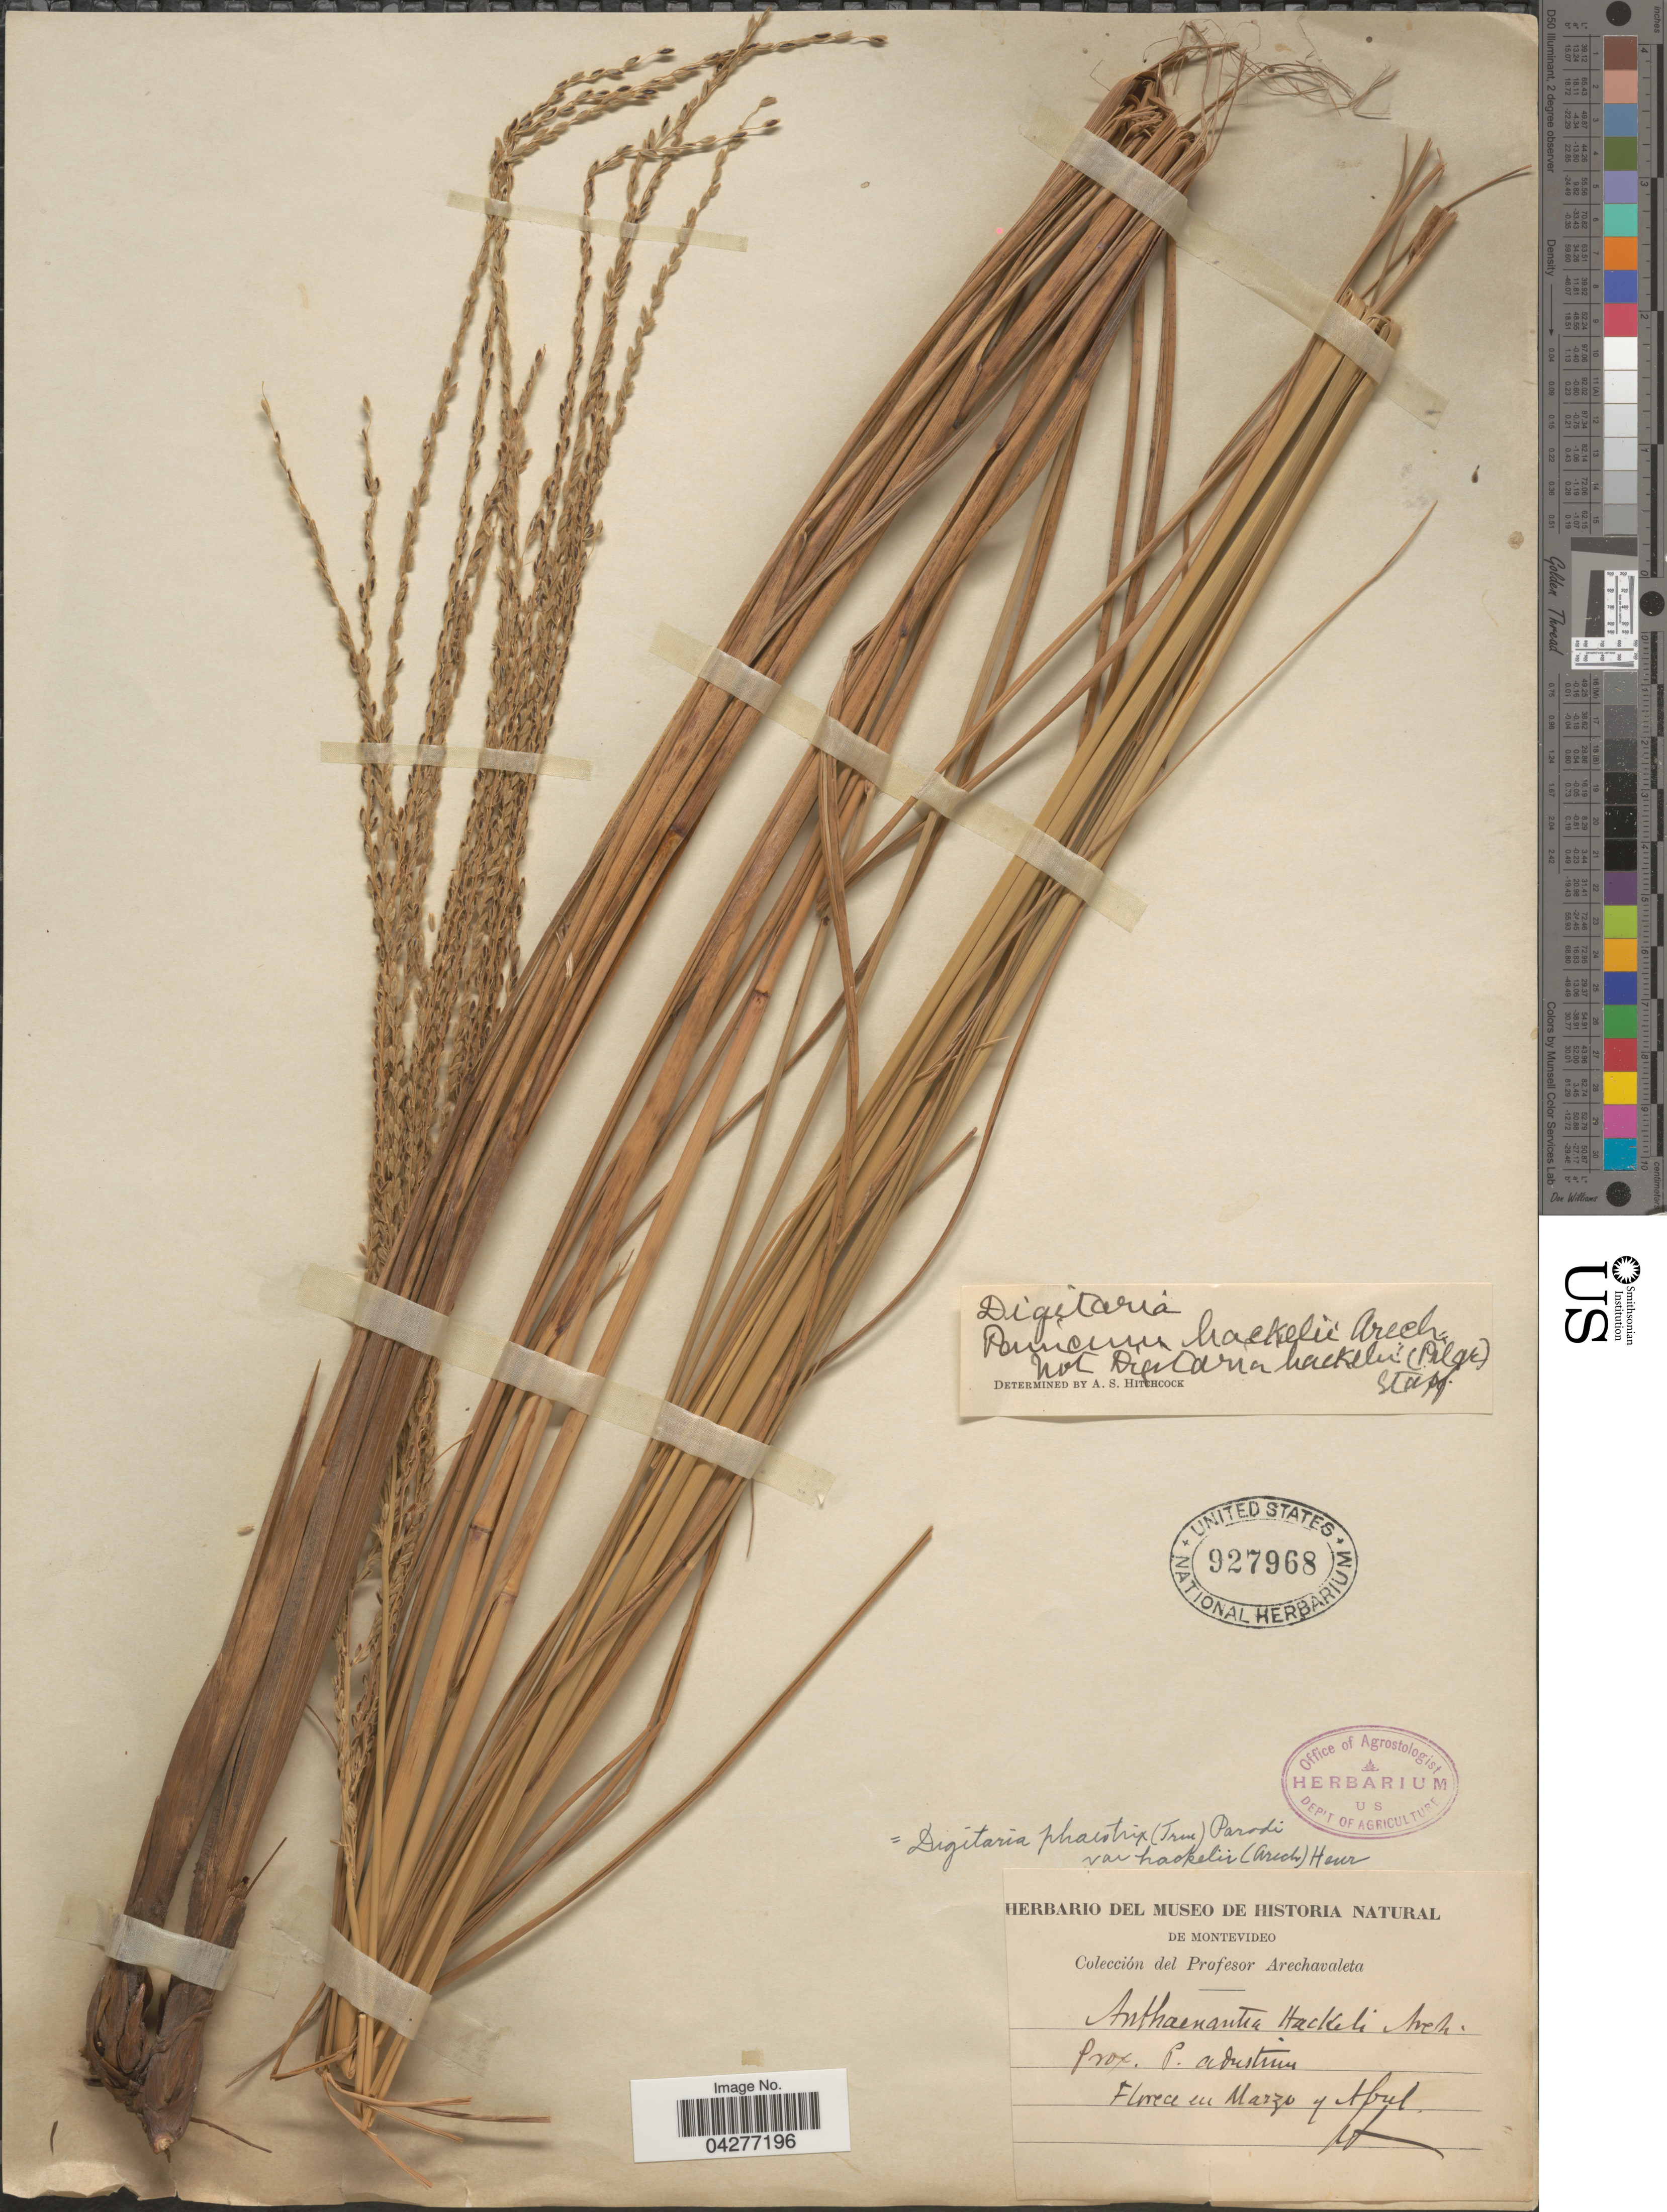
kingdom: Plantae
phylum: Tracheophyta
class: Liliopsida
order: Poales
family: Poaceae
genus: Digitaria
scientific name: Digitaria phaeothrix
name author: (Trin.) Parodi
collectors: Arechavaleta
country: Uruguay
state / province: Montevideo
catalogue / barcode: US 927968